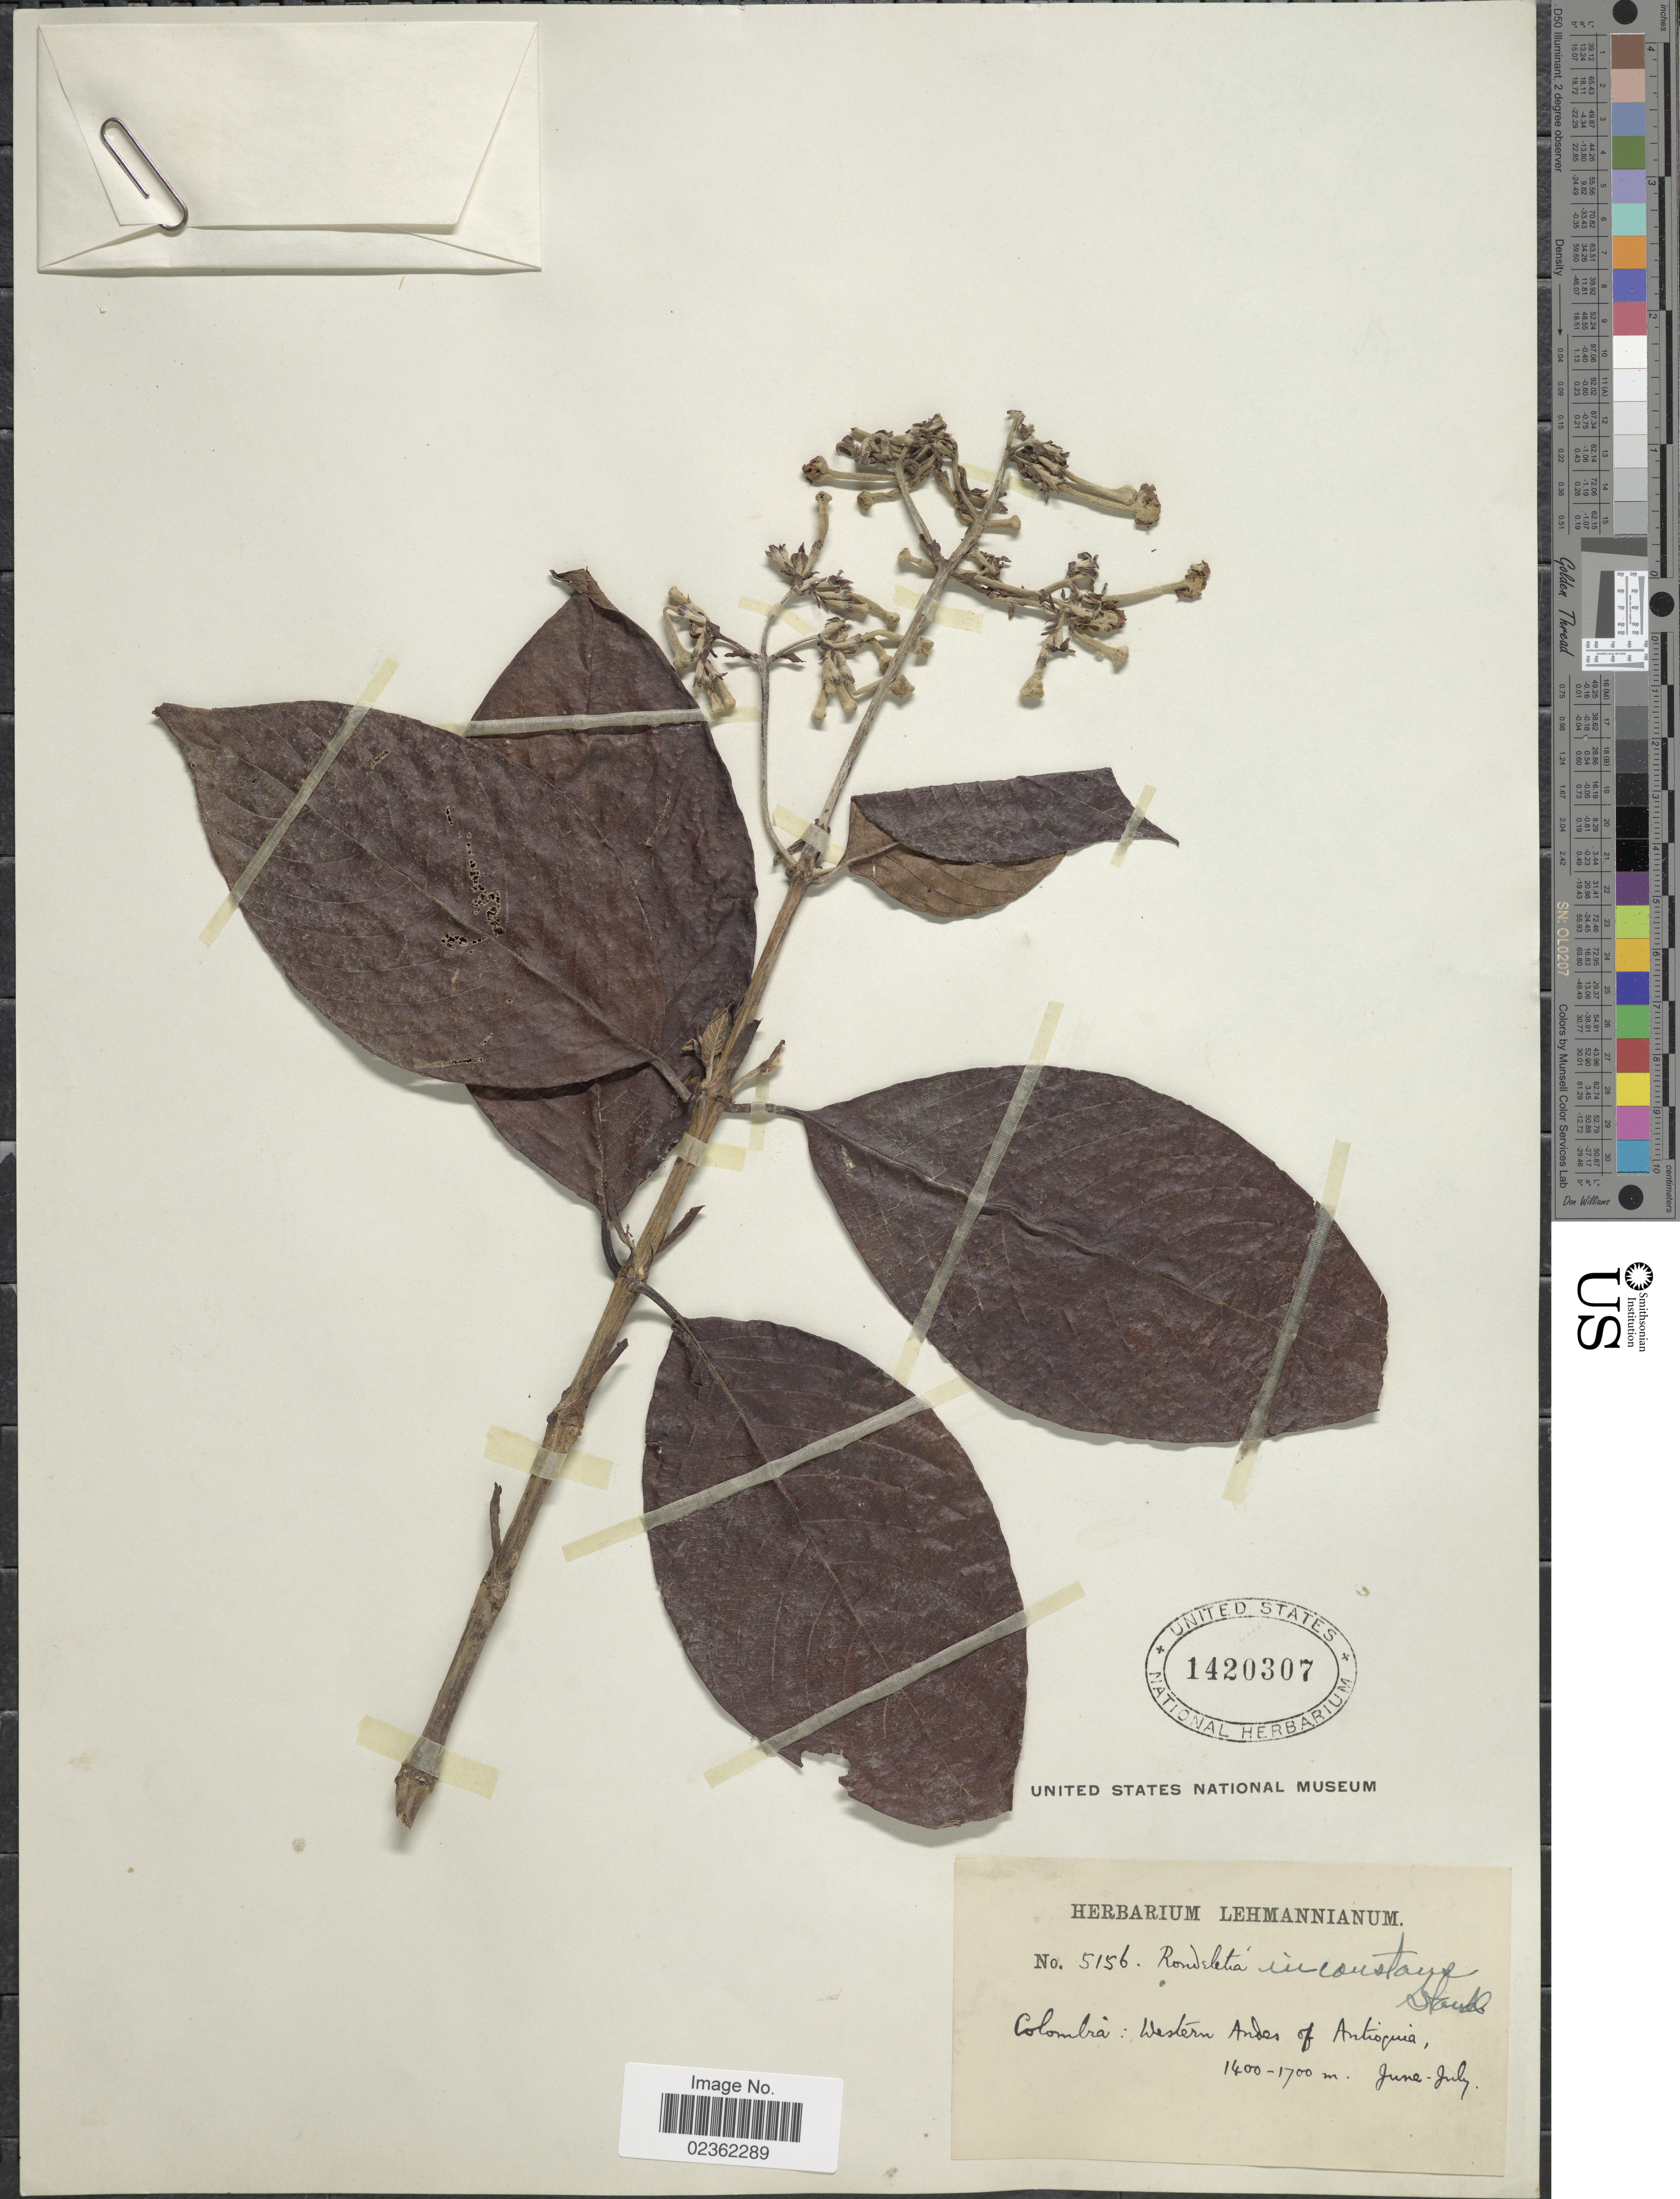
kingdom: Plantae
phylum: Tracheophyta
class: Magnoliopsida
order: Gentianales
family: Rubiaceae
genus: Rondeletia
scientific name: Rondeletia inconstans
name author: Standl.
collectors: ex herb. Lehmannianum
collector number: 5156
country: Colombia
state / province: Antioquia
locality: Western Andes of Antioquia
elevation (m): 1400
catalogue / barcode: US 1420307